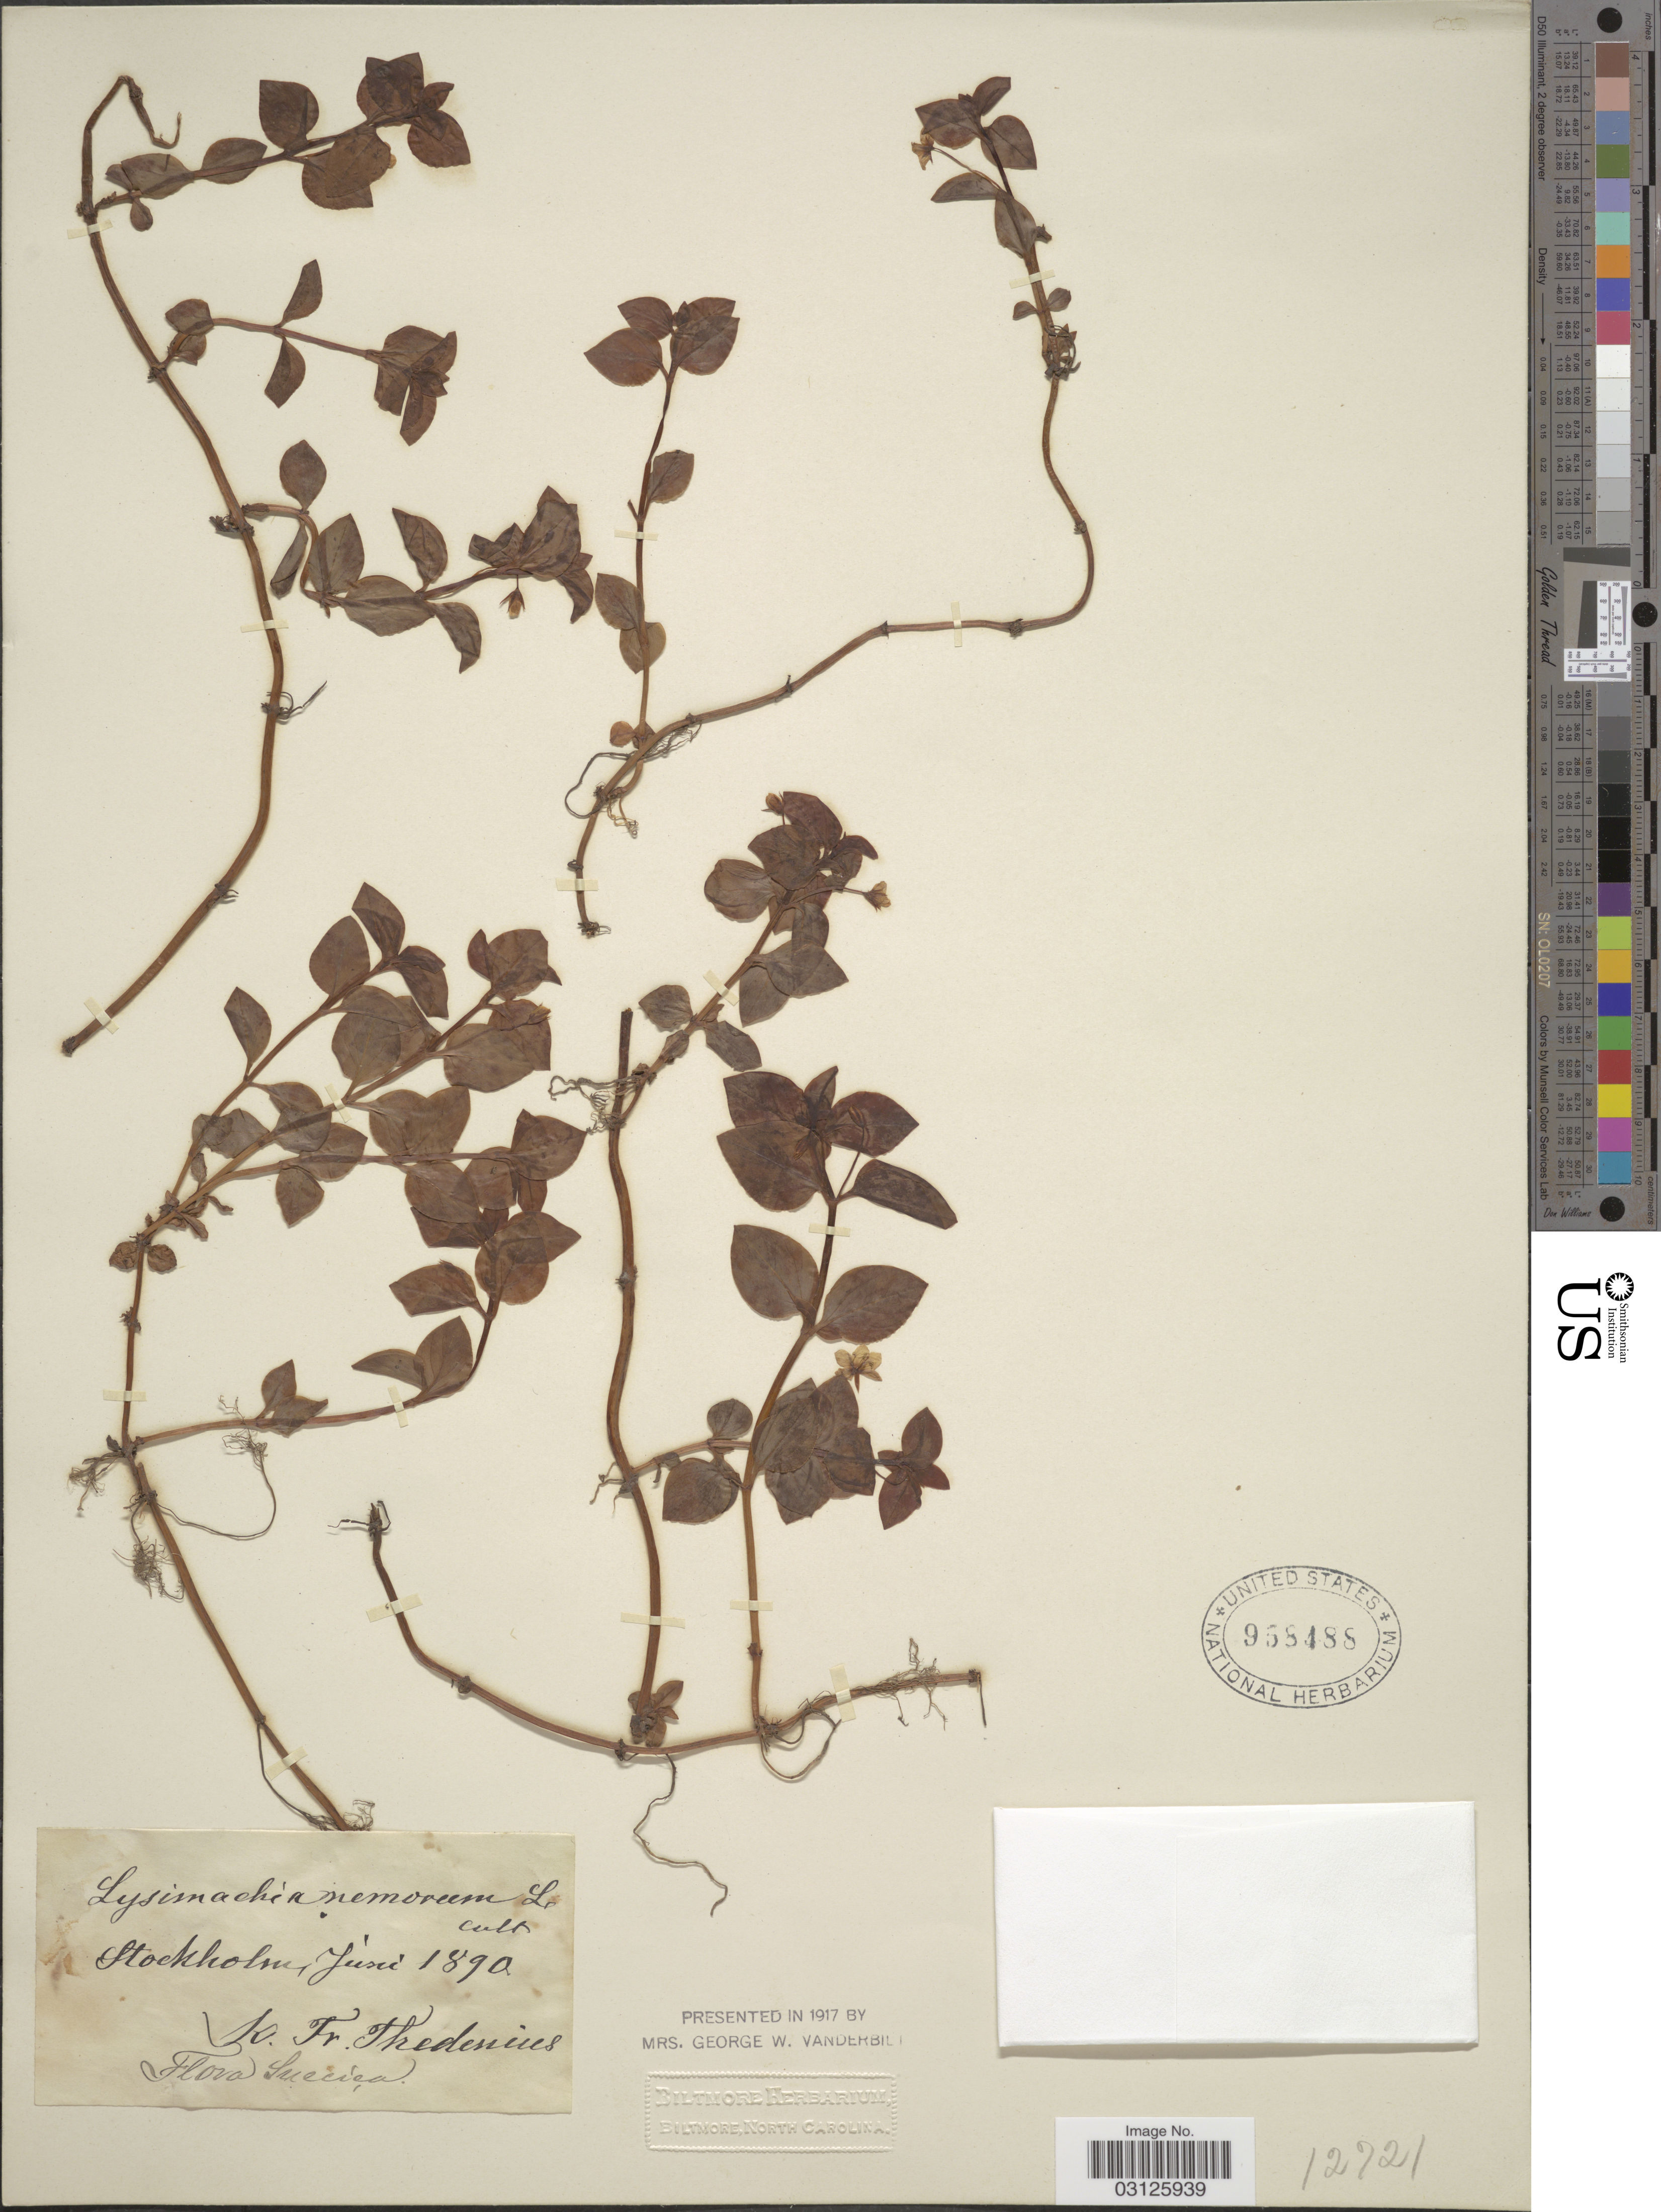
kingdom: Plantae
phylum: Tracheophyta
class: Magnoliopsida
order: Ericales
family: Primulaceae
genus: Lysimachia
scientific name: Lysimachia nemorum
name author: L.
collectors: K. Thedenius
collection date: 1890-06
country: Sweden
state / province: Stockholm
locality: Stockholm. Suecica.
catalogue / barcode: US 958488